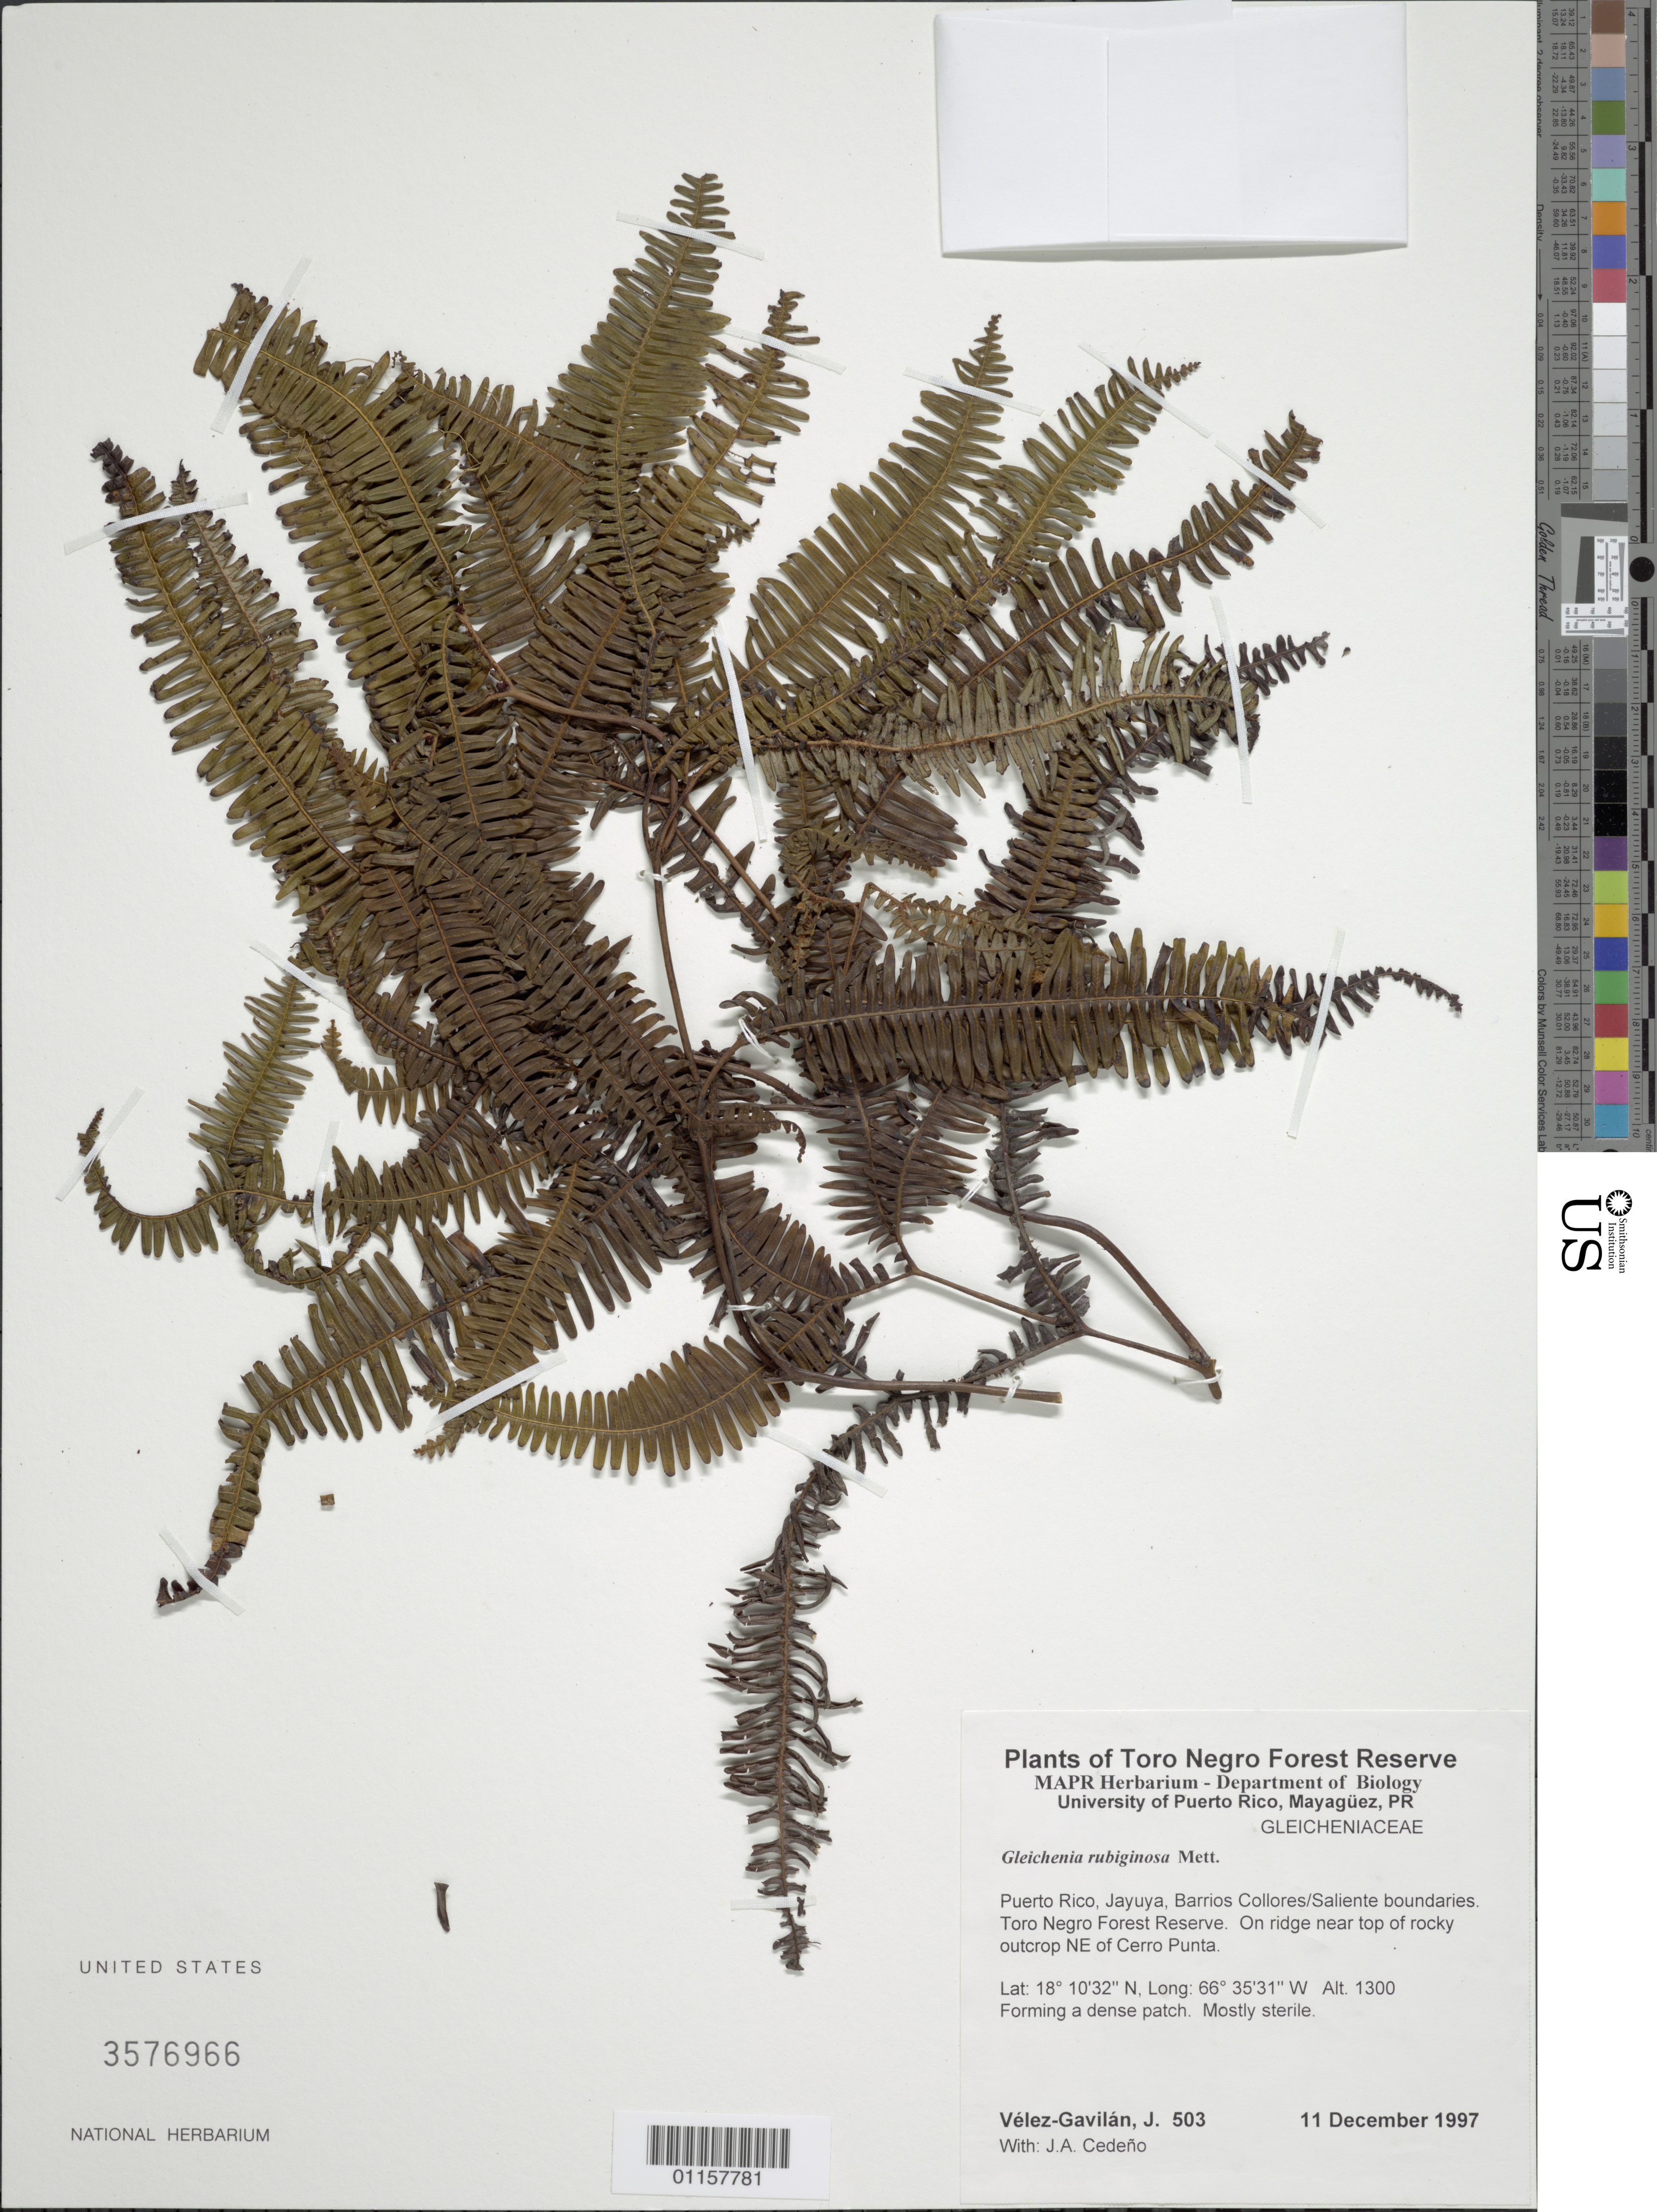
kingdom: Plantae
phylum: Tracheophyta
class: Polypodiopsida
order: Gleicheniales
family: Gleicheniaceae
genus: Sticherus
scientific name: Sticherus rubiginosus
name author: (Mett.) Nakai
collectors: J. Vélez-Gavilán & J. A. Cedeño M.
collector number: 503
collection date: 1997-12-11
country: Puerto Rico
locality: Jayuya, Barrios Collores/Saliente boundaries. Toro Negro Forest Reserve, ridge NE of Cerro Punta.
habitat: On ridge near top of rocky outcrop.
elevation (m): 1300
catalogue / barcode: US 3576966